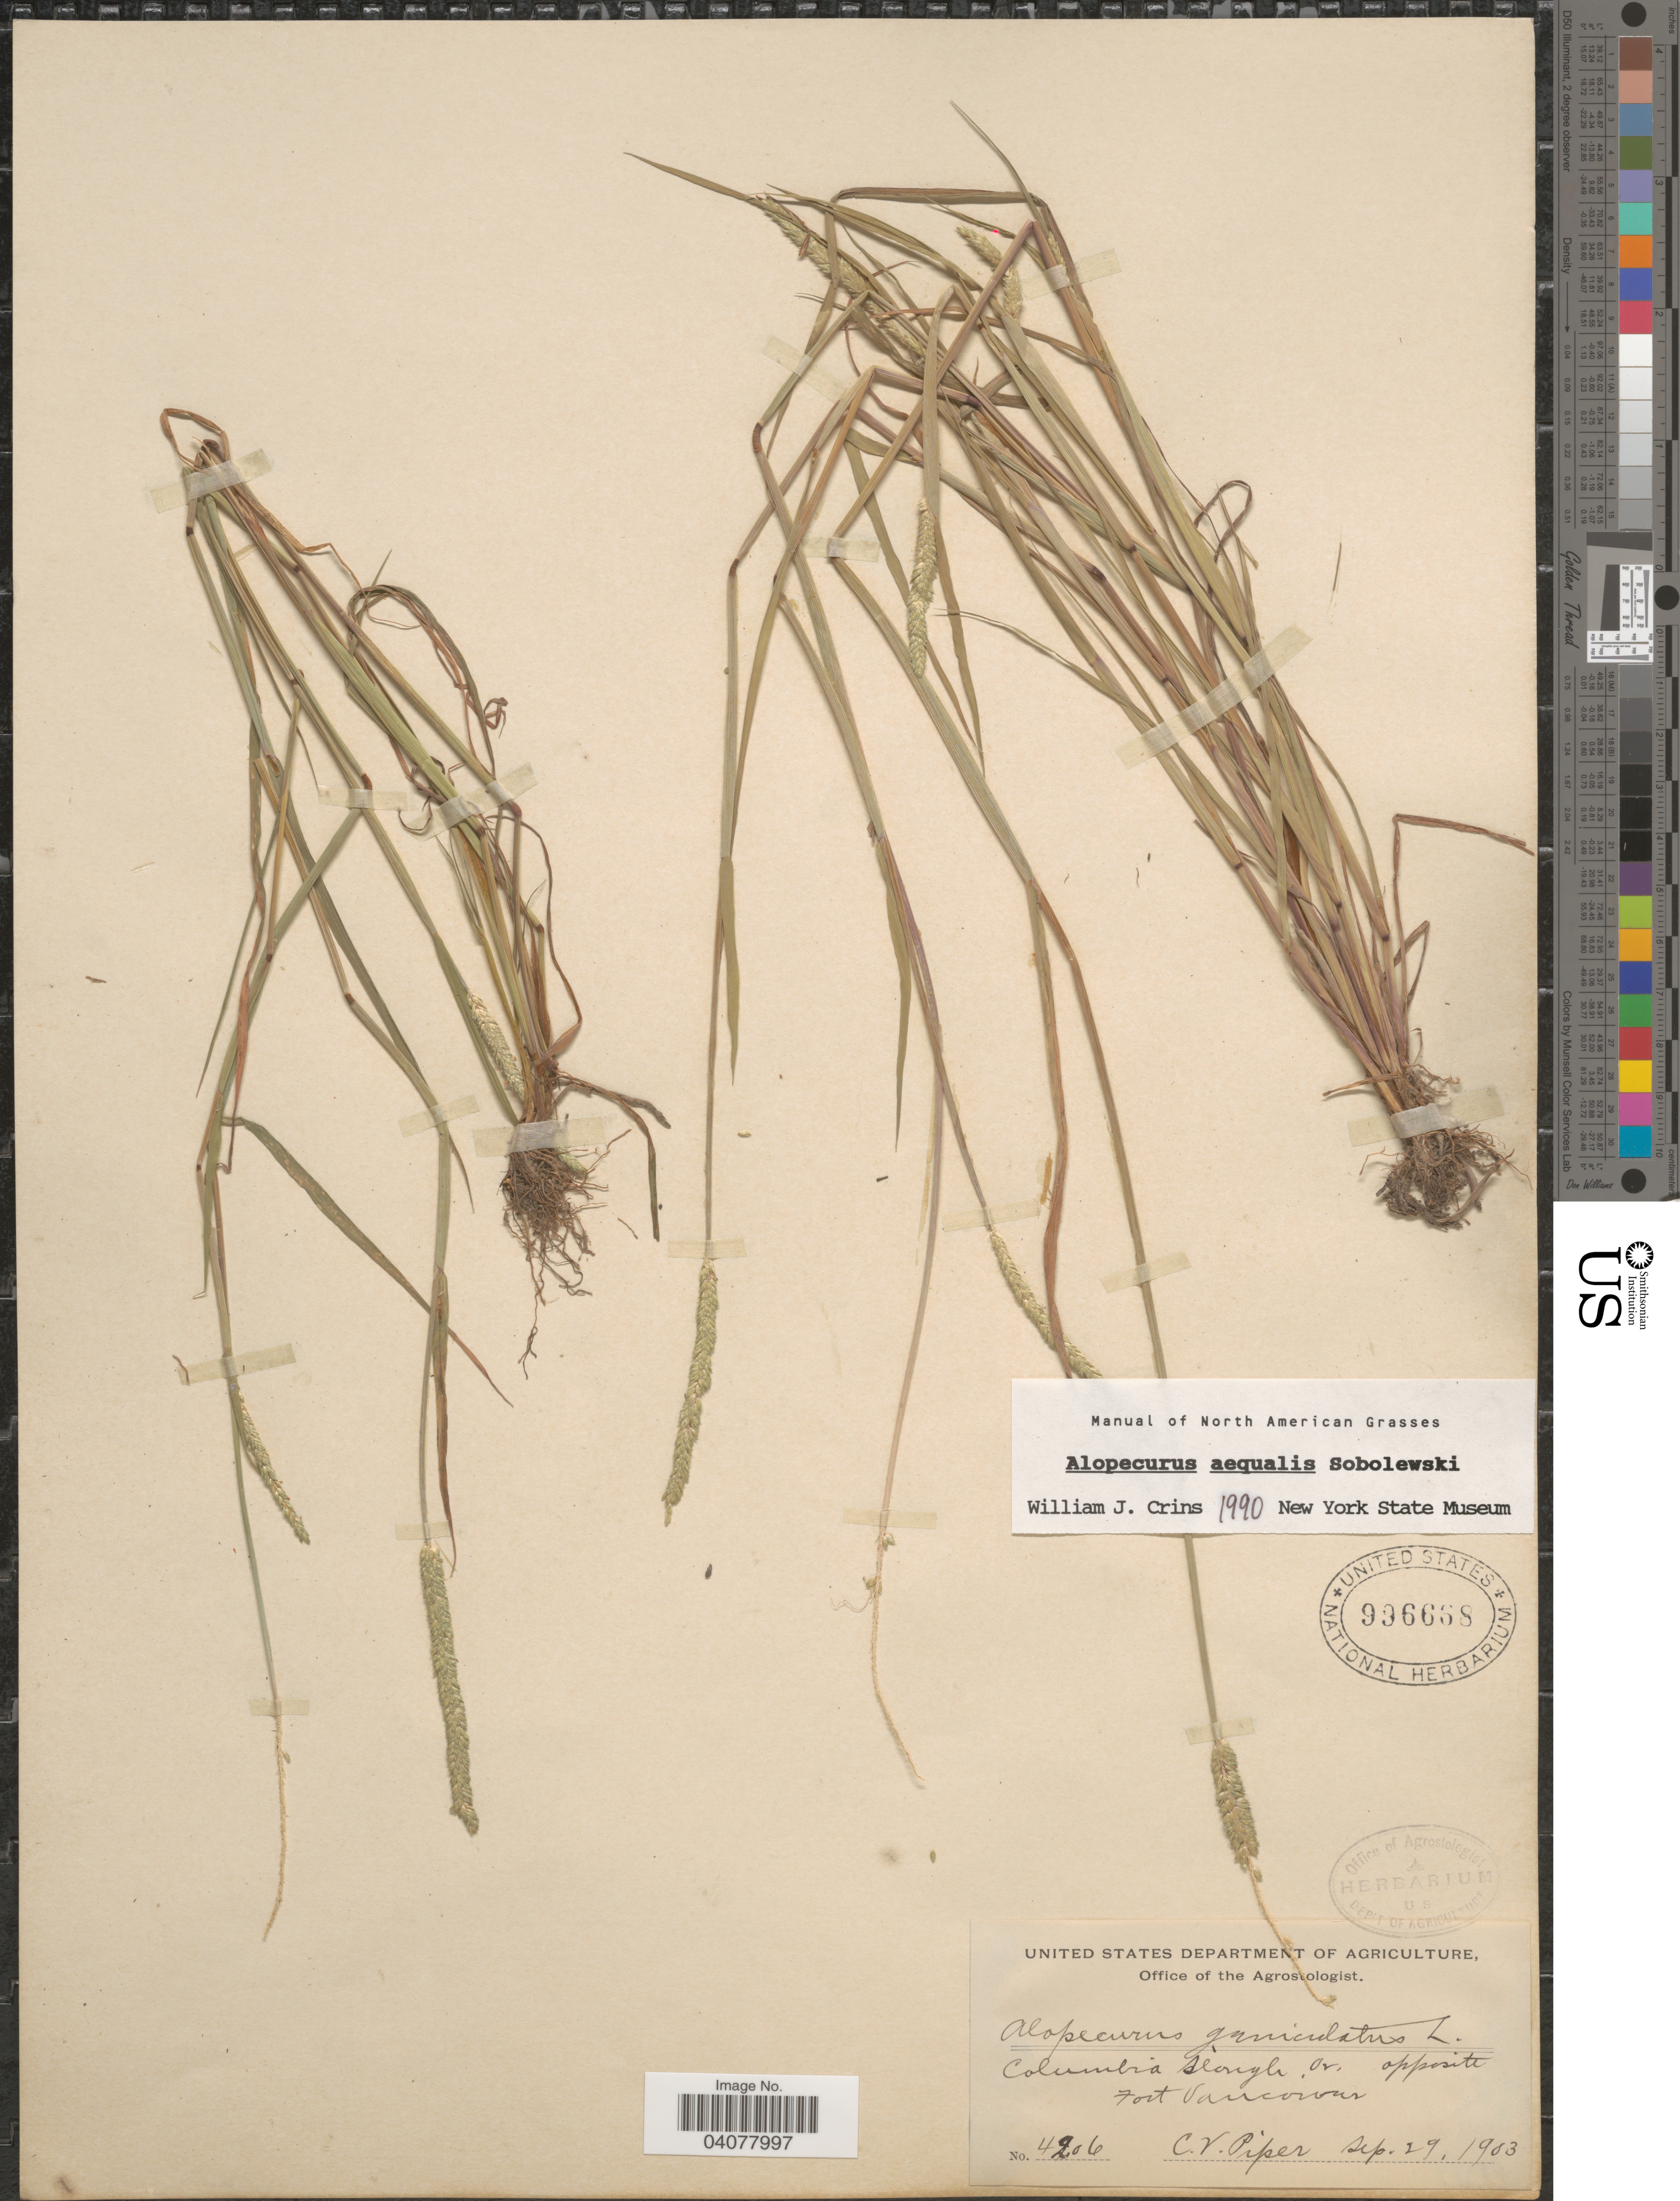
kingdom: Plantae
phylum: Tracheophyta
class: Liliopsida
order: Poales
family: Poaceae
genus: Alopecurus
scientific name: Alopecurus aequalis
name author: Sobol.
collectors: C. V. Piper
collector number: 4206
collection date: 1903-09-29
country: Canada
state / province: British Columbia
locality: Columbia Slough. or. opposite Fort Vancouver.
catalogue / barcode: US 996668